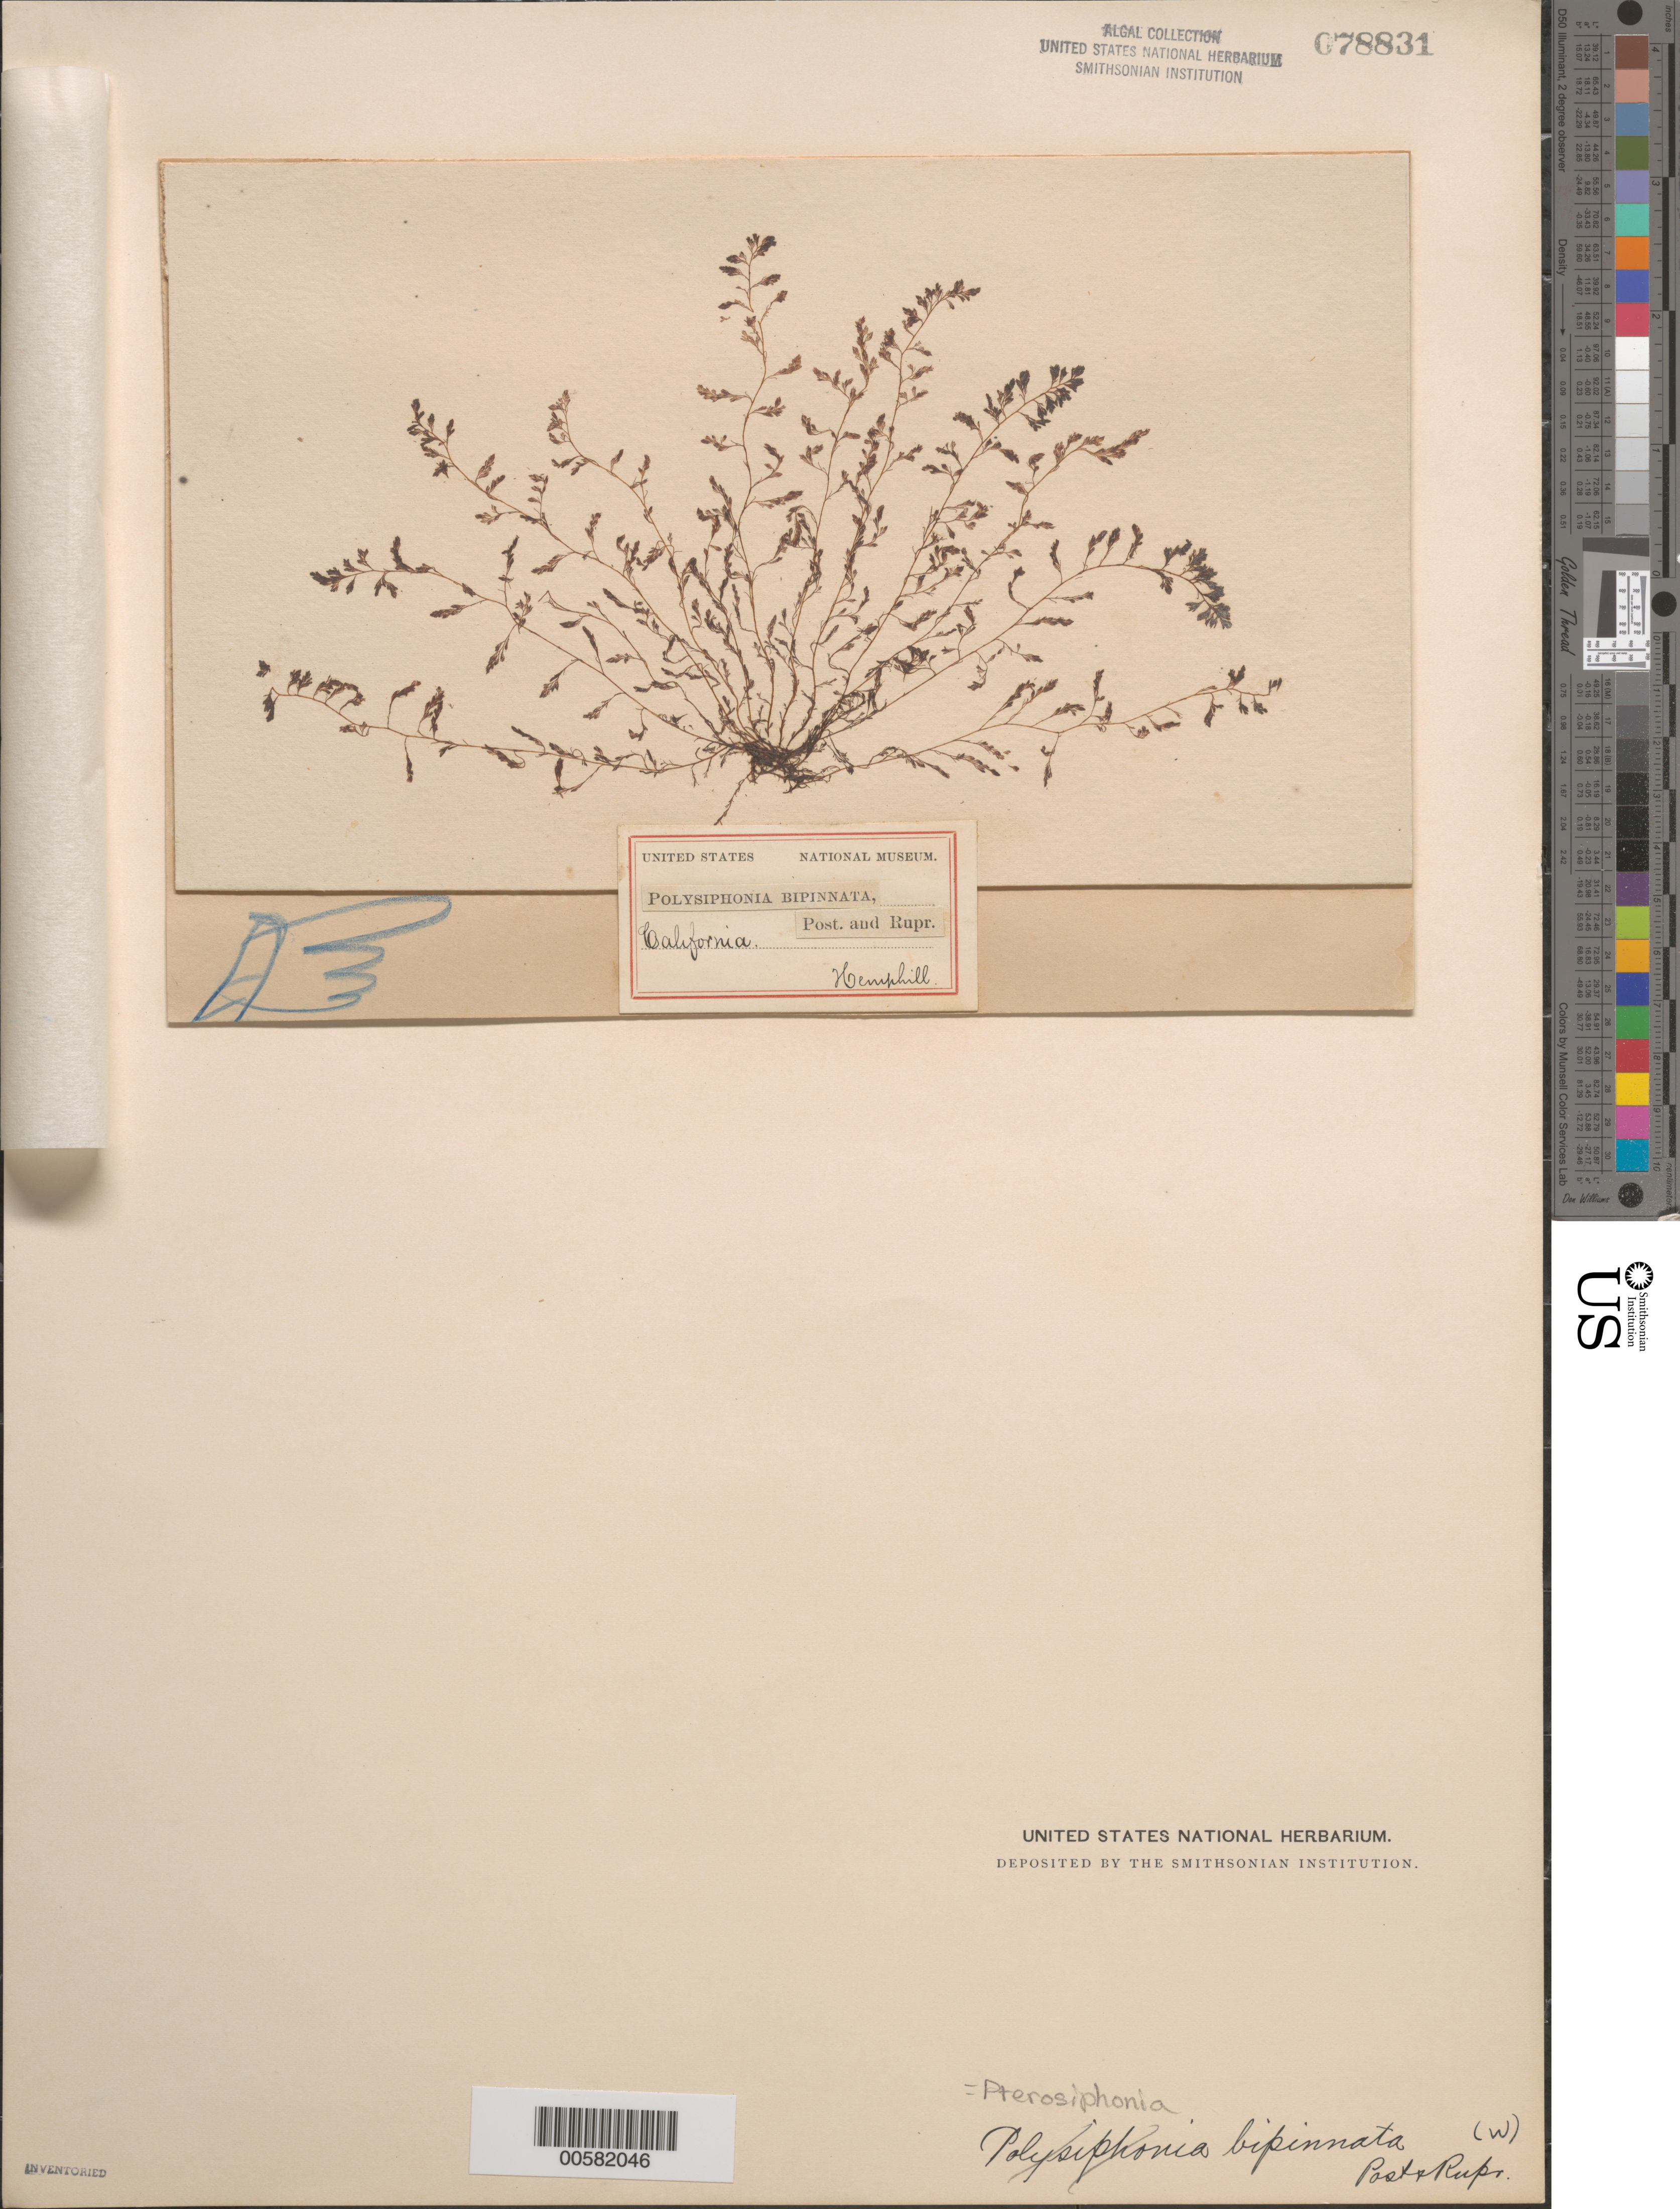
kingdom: Plantae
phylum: Rhodophyta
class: Florideophyceae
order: Ceramiales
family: Rhodomelaceae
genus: Savoiea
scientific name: Savoiea bipinnata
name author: (Postels & Rupr.) M.J. Wynne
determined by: Algae name updating Project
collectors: A. H. Hemphill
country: United States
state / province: California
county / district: San Diego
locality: False Bay, San Diego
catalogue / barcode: US 78831